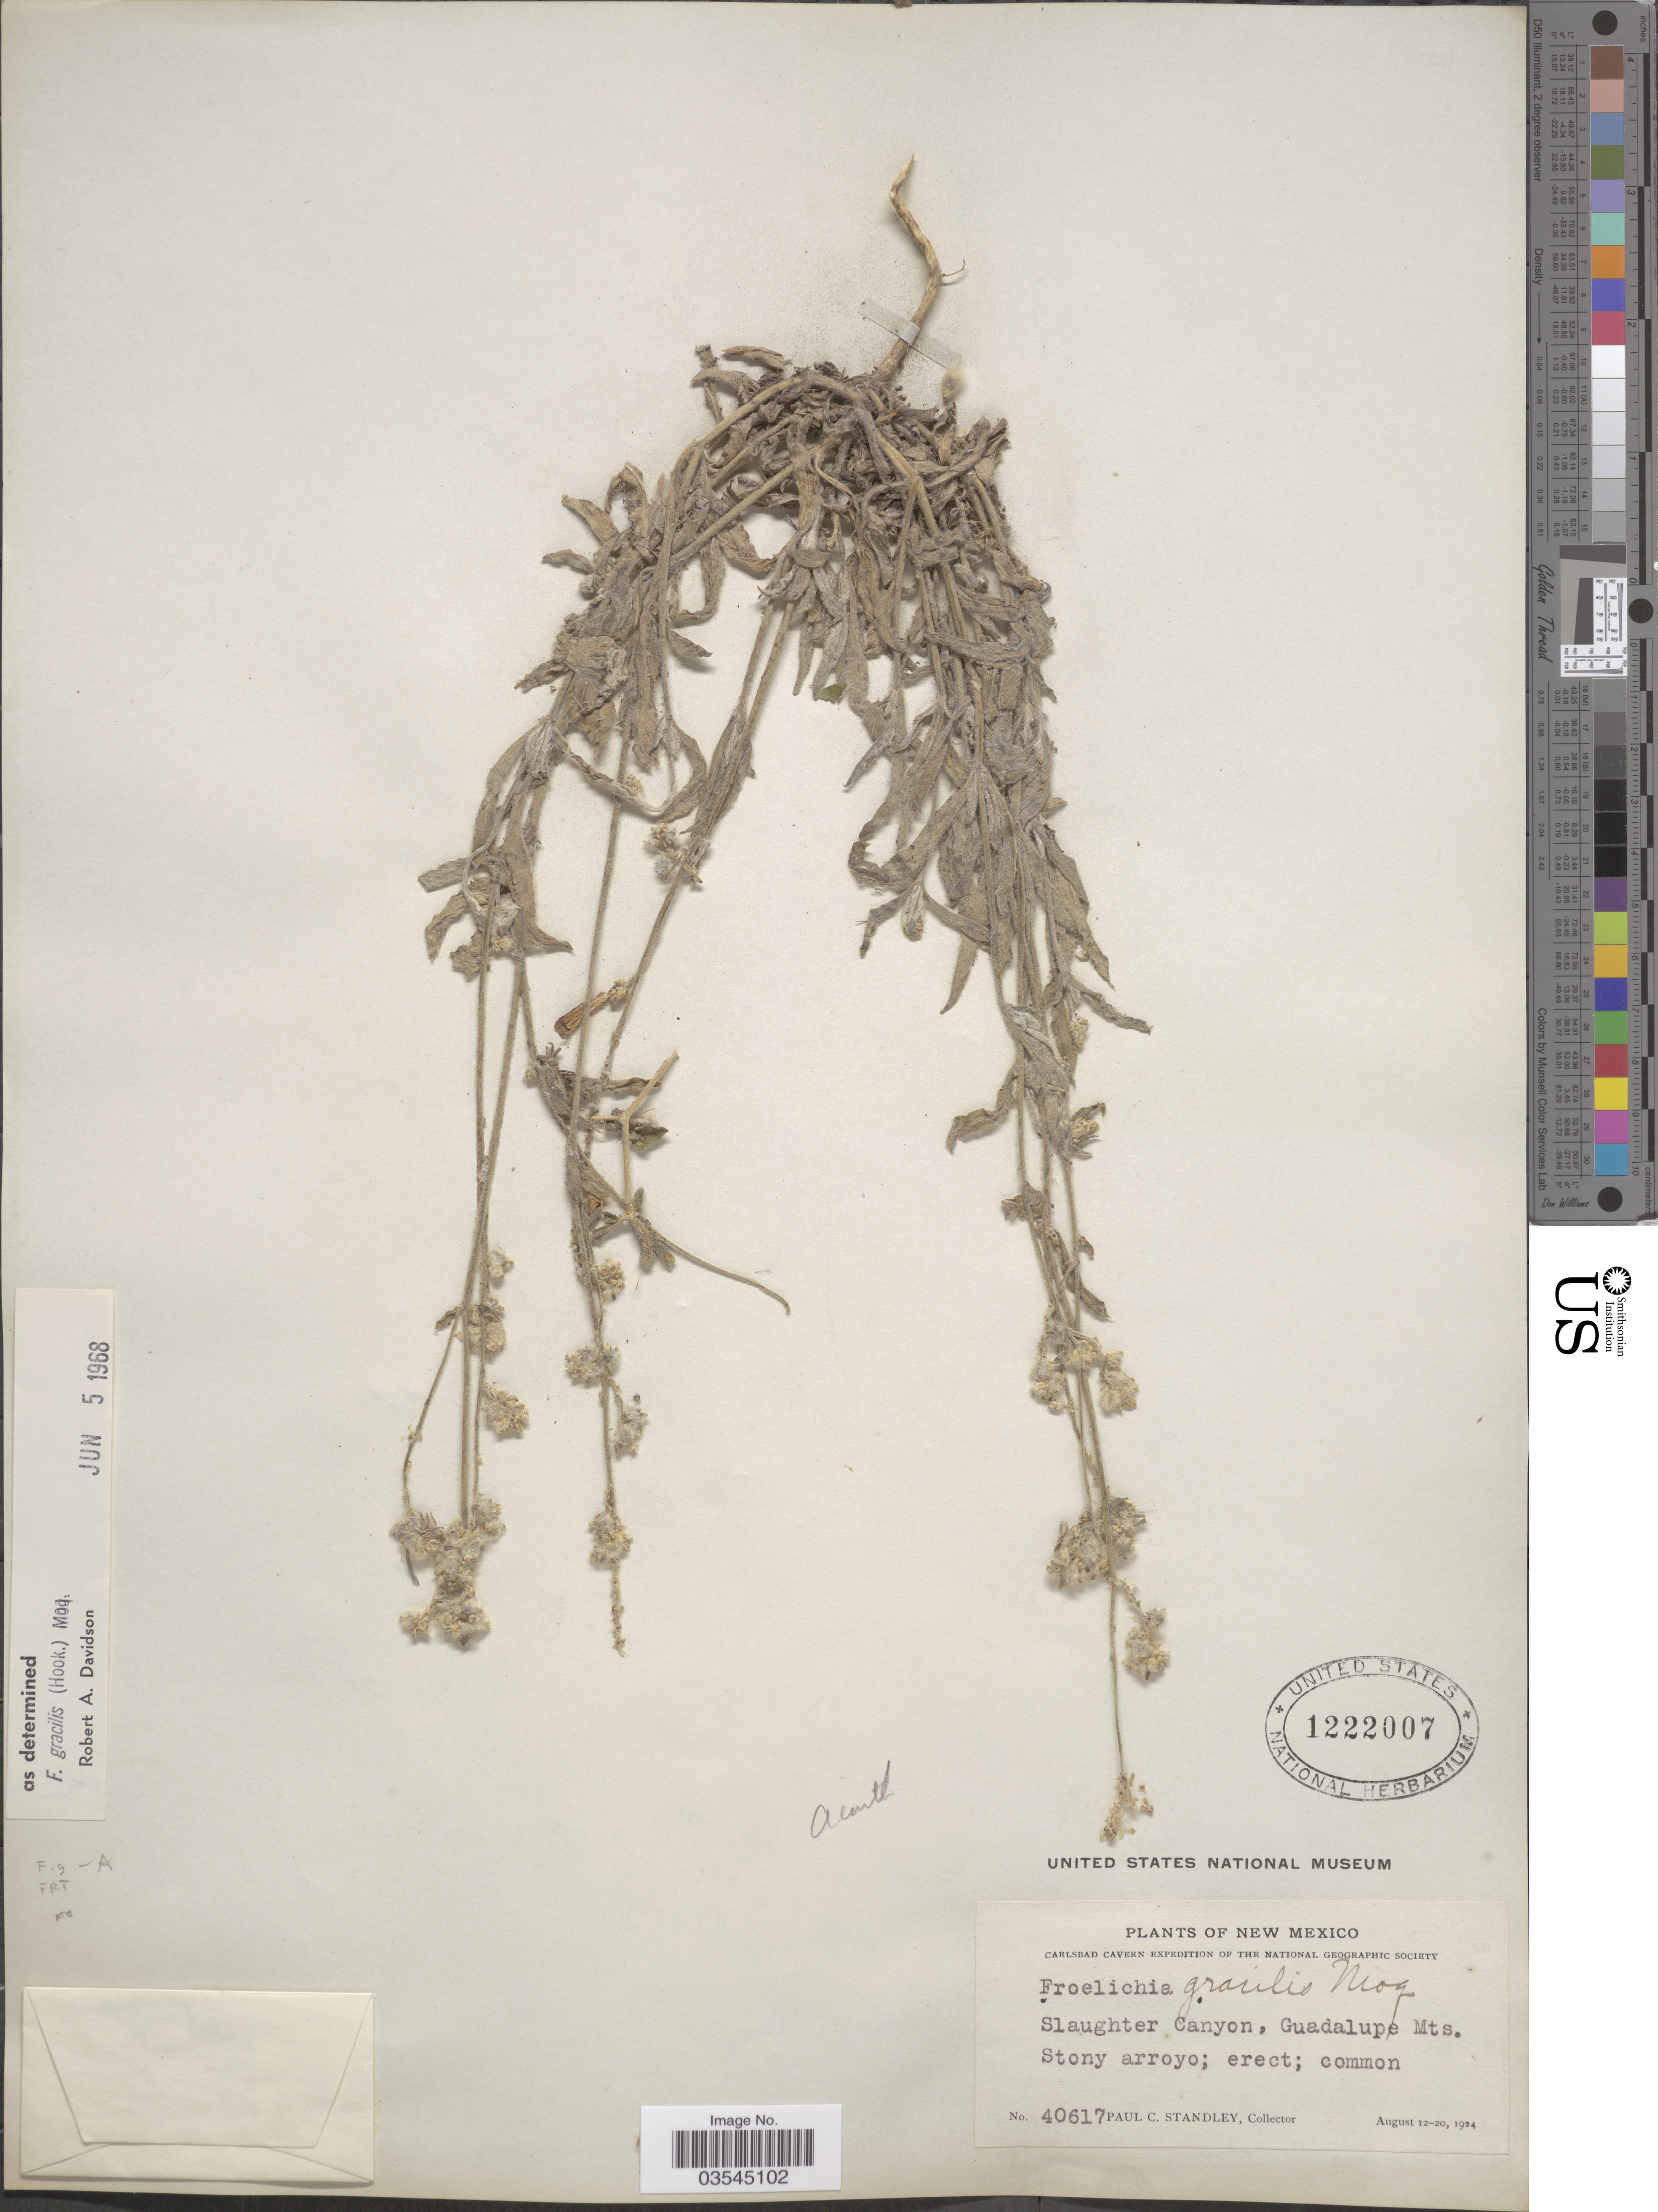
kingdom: Plantae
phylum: Tracheophyta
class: Magnoliopsida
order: Caryophyllales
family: Amaranthaceae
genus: Froelichia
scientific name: Froelichia gracilis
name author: (Hook.) Moq.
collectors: P. C. Standley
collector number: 40617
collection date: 1924-08-12/1924-08-20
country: United States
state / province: New Mexico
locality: Slaughter Canyon, Guadalupe Mts.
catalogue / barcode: US 1222007